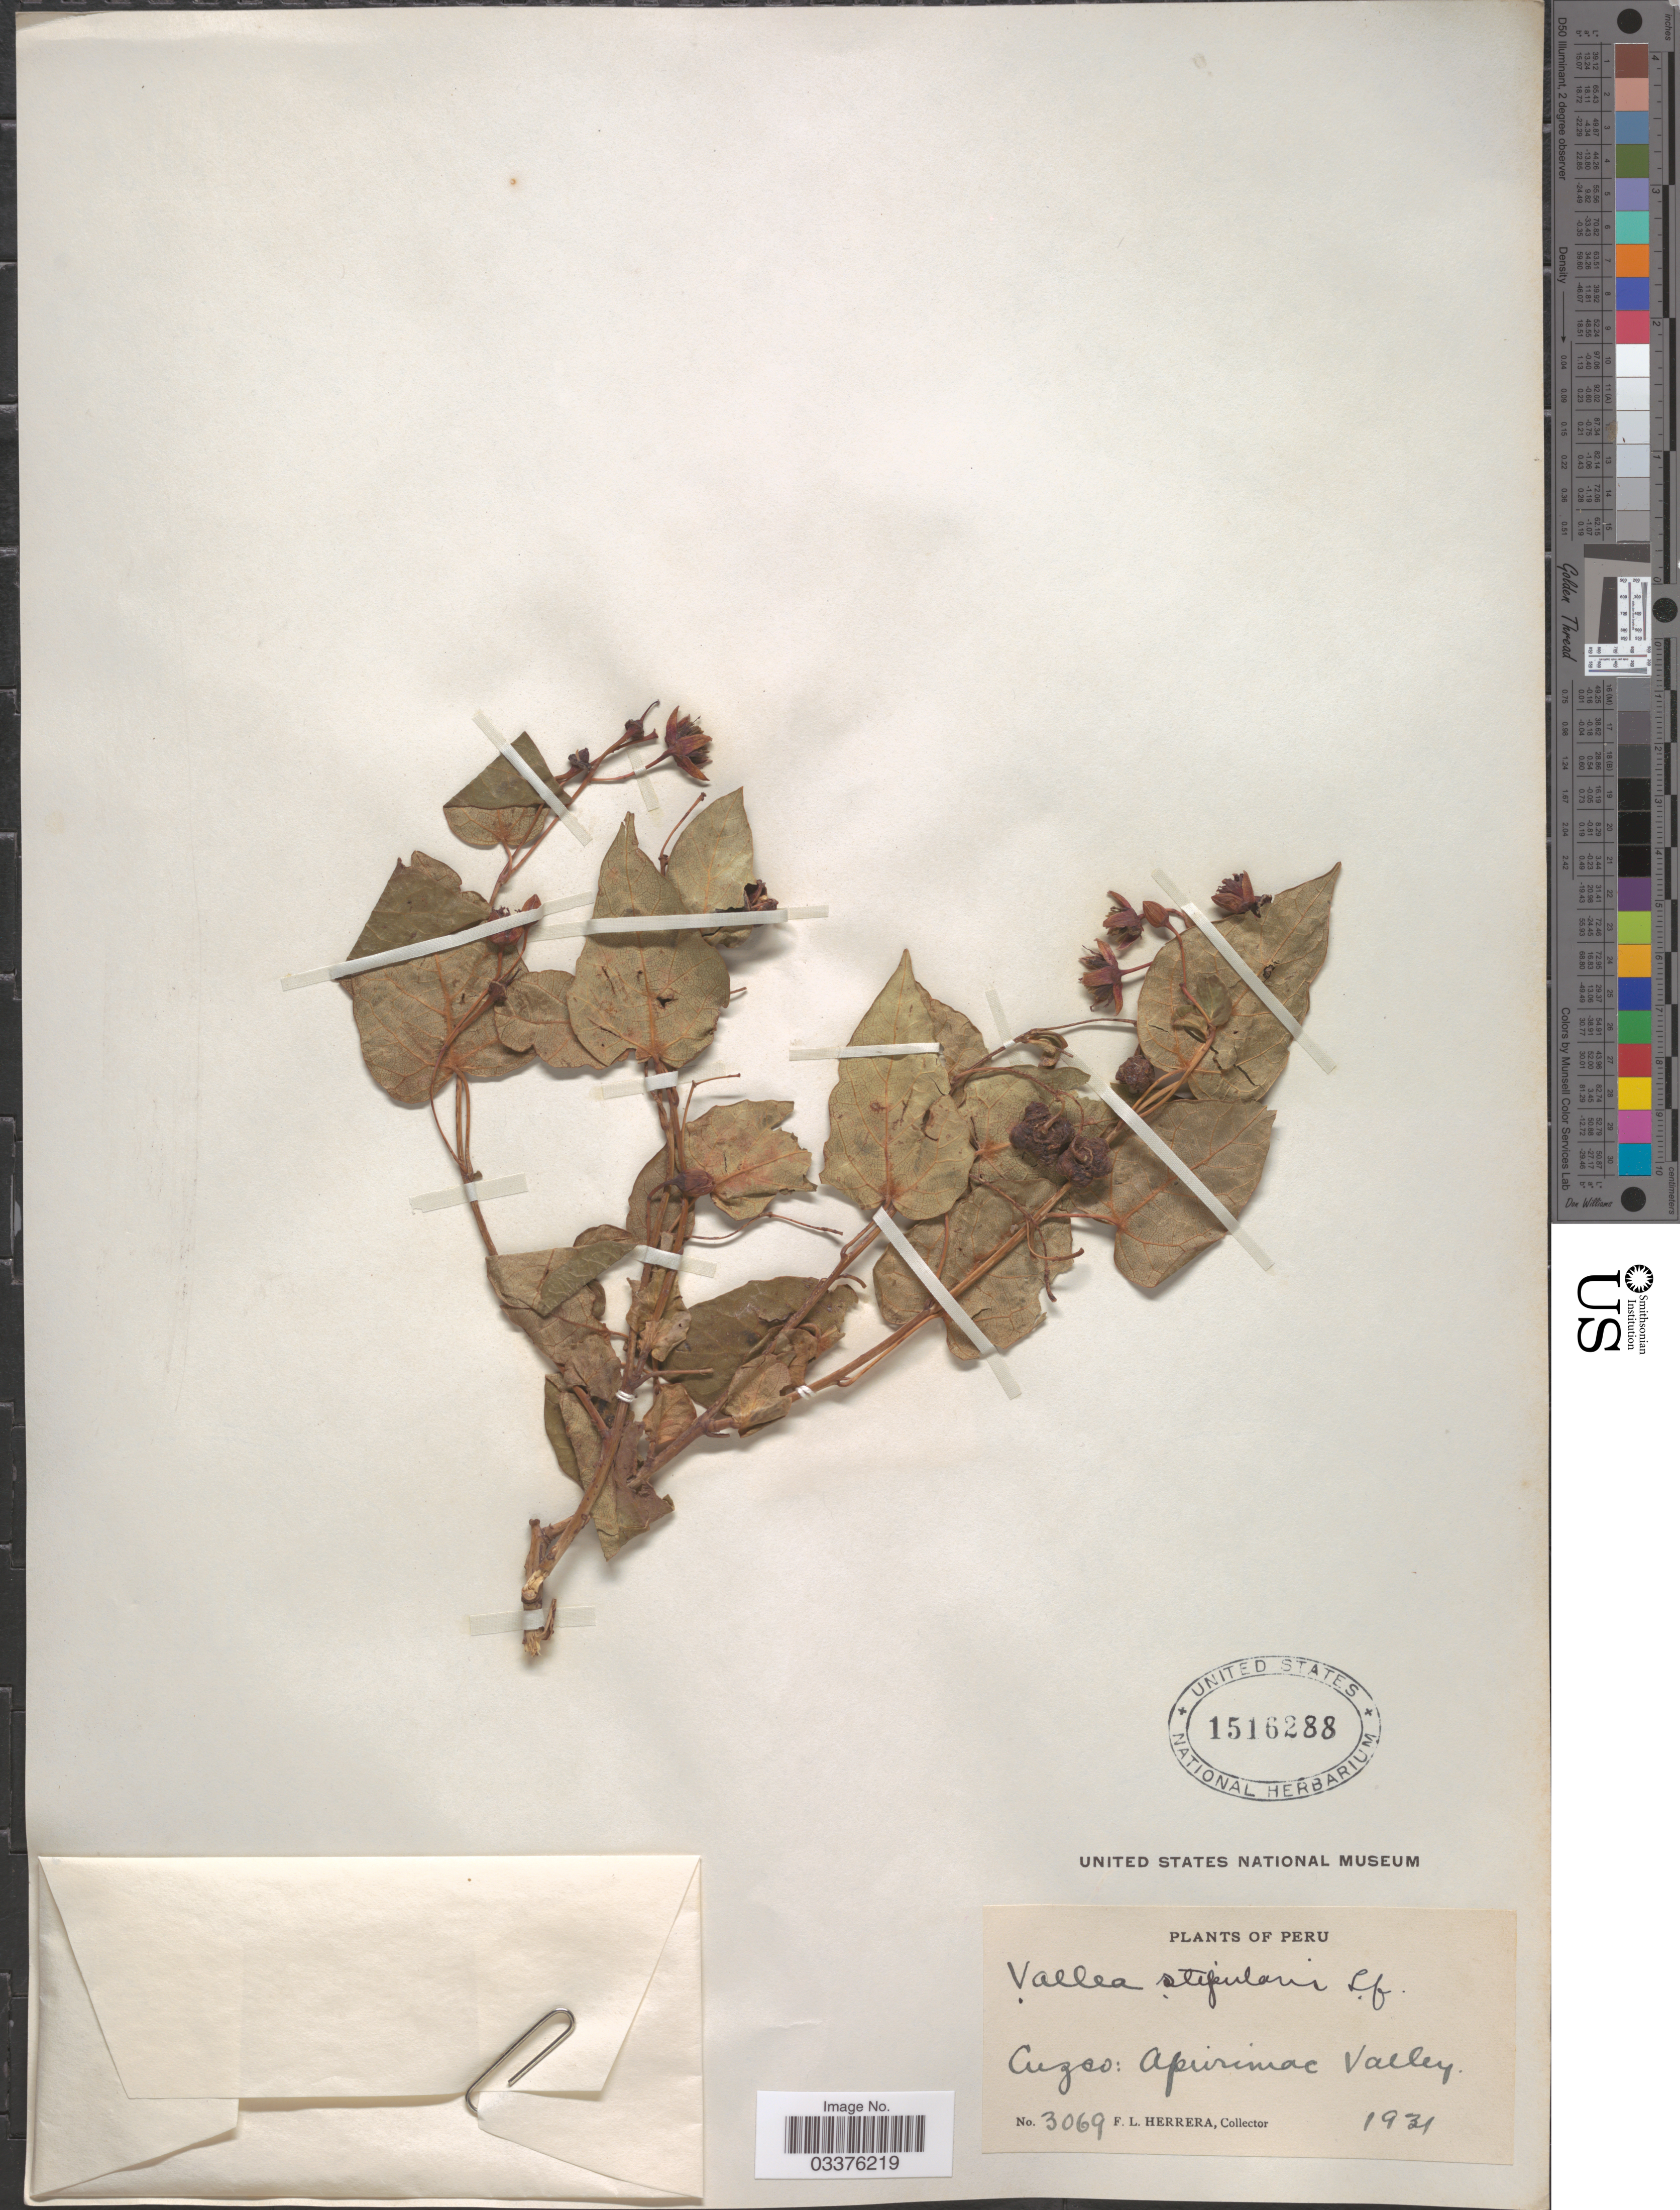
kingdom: Plantae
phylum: Tracheophyta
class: Magnoliopsida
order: Oxalidales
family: Elaeocarpaceae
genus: Vallea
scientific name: Vallea stipularis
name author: L. f.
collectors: F. L. Herrera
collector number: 3069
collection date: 1931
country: Peru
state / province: Cusco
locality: Cuzco: Apurimac Valley.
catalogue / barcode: US 1516288